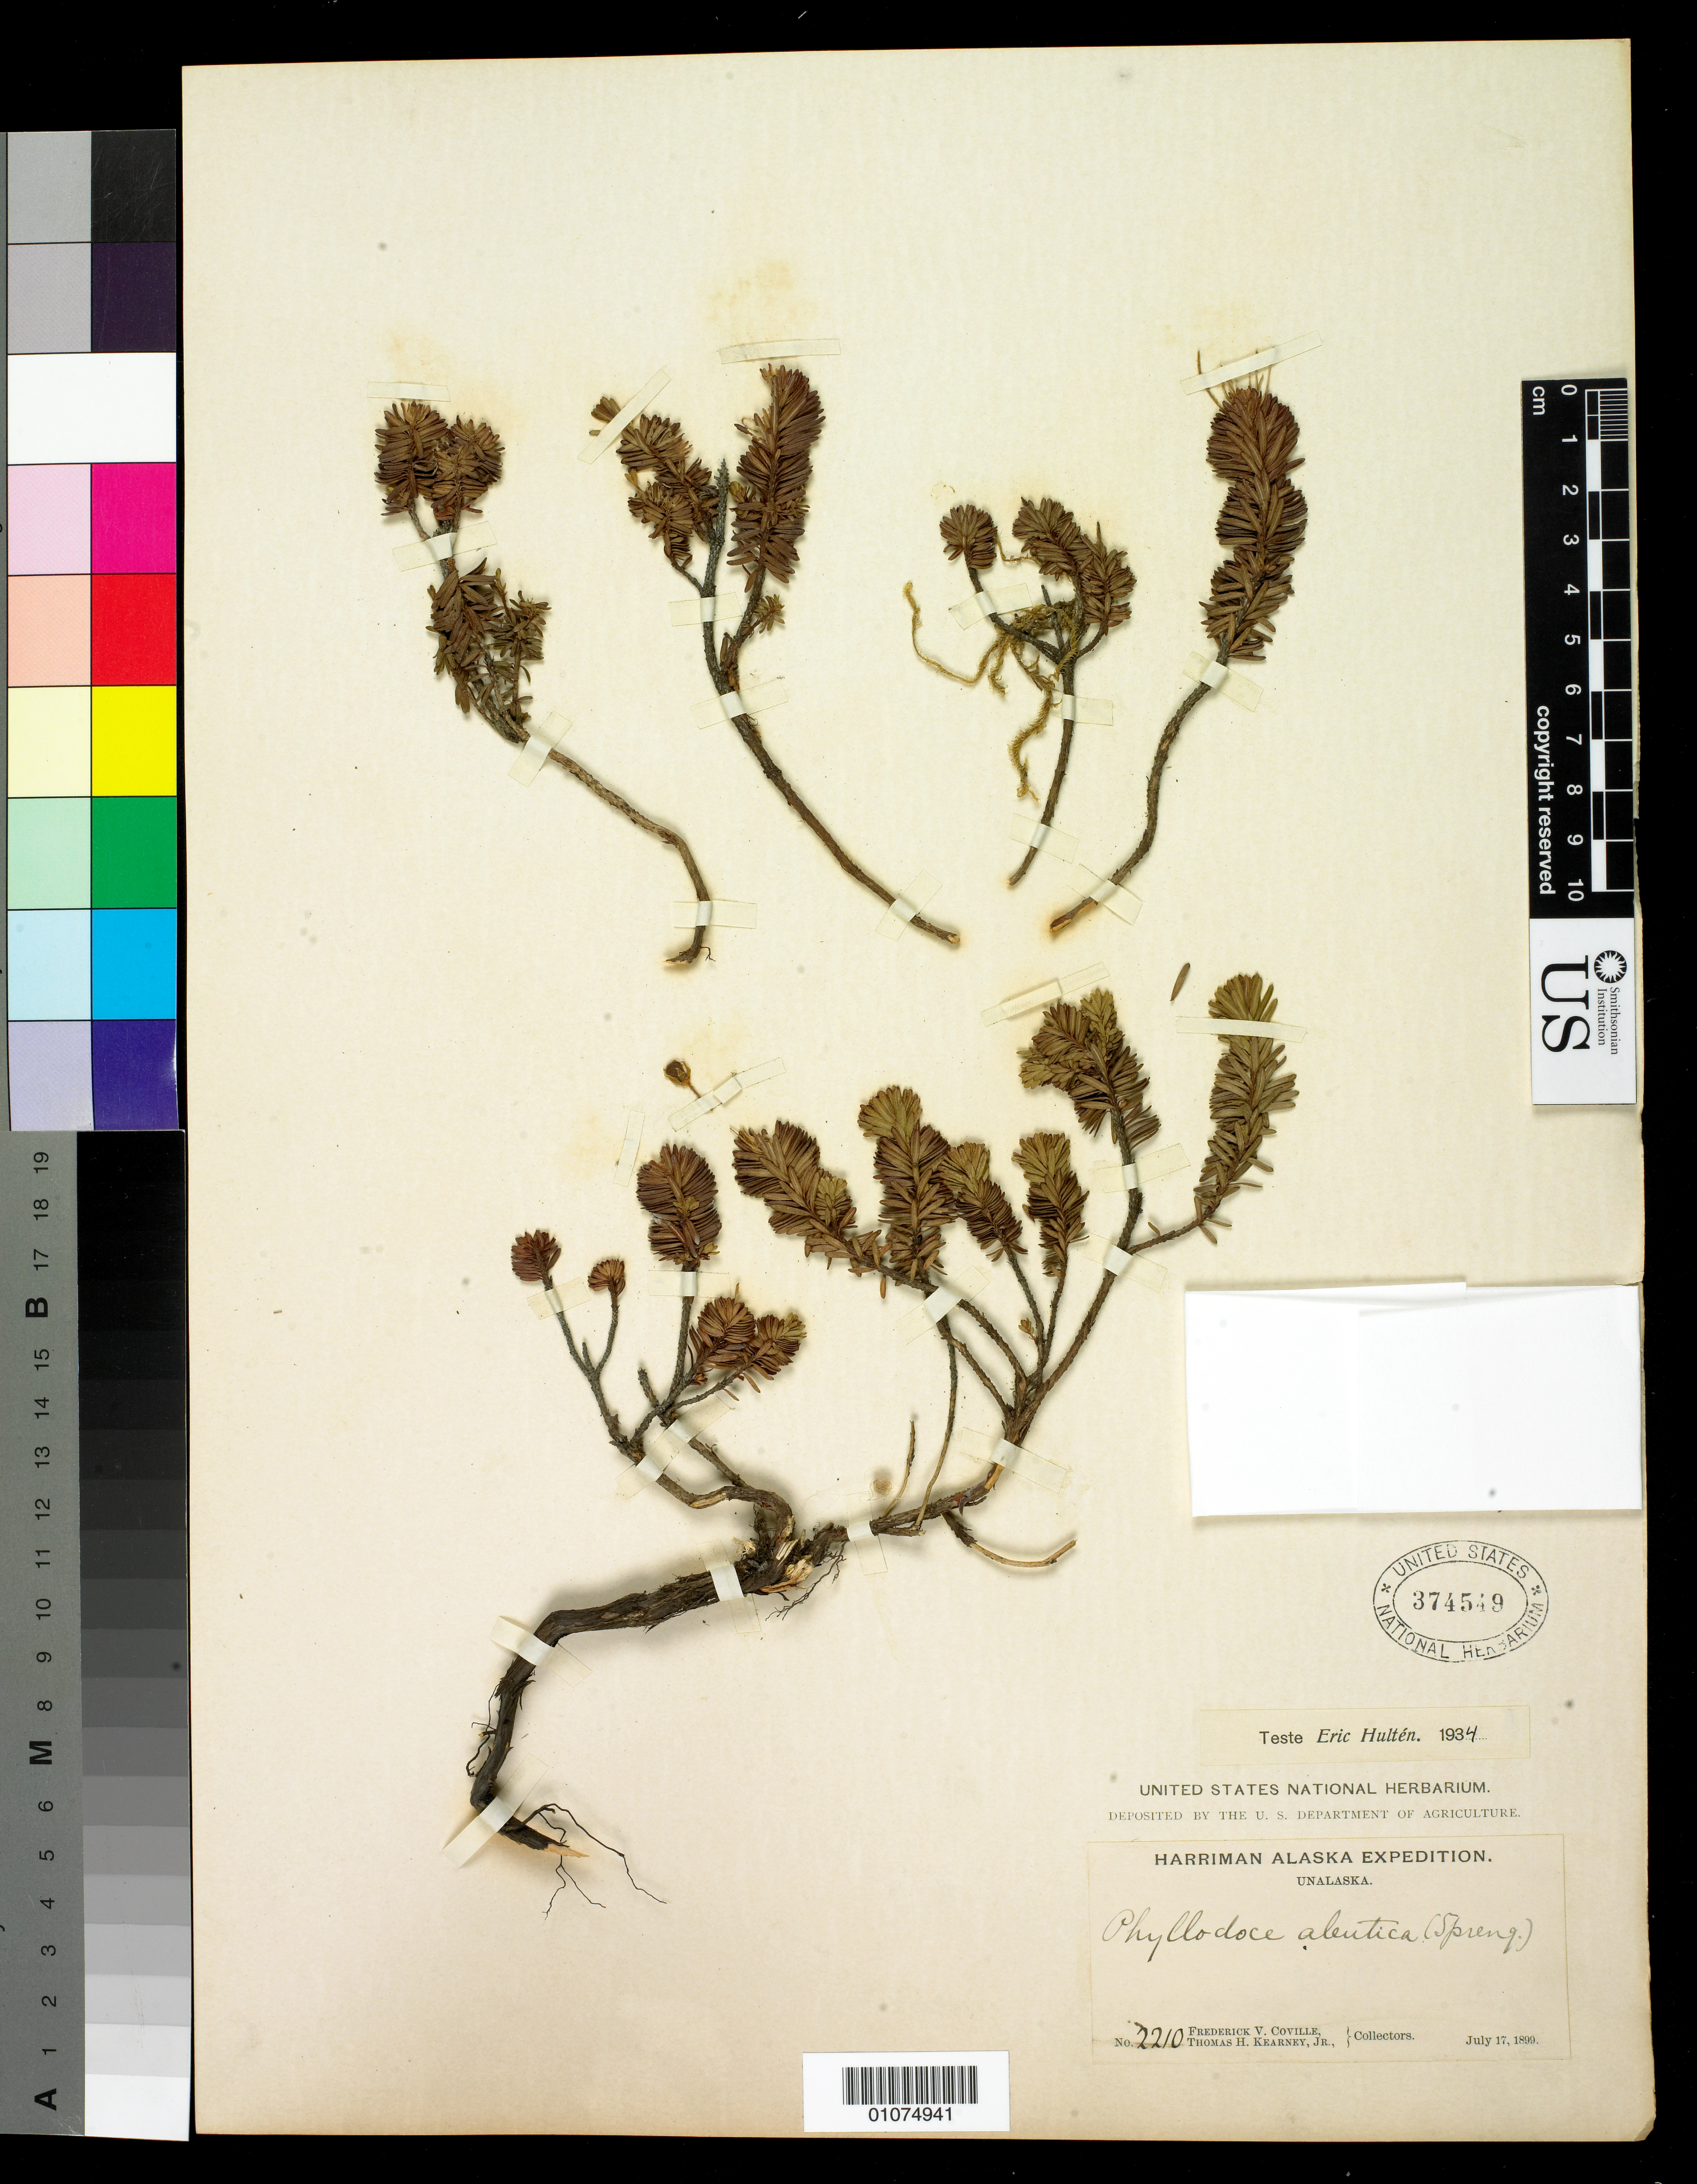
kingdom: Plantae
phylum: Tracheophyta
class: Magnoliopsida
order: Ericales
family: Ericaceae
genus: Phyllodoce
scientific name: Phyllodoce aleutica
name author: (Spreng.) A. Heller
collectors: F. V. Coville & T. H. Kearney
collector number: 2210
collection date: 1899-07-17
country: United States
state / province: Alaska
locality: Unalaska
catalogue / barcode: US 374549